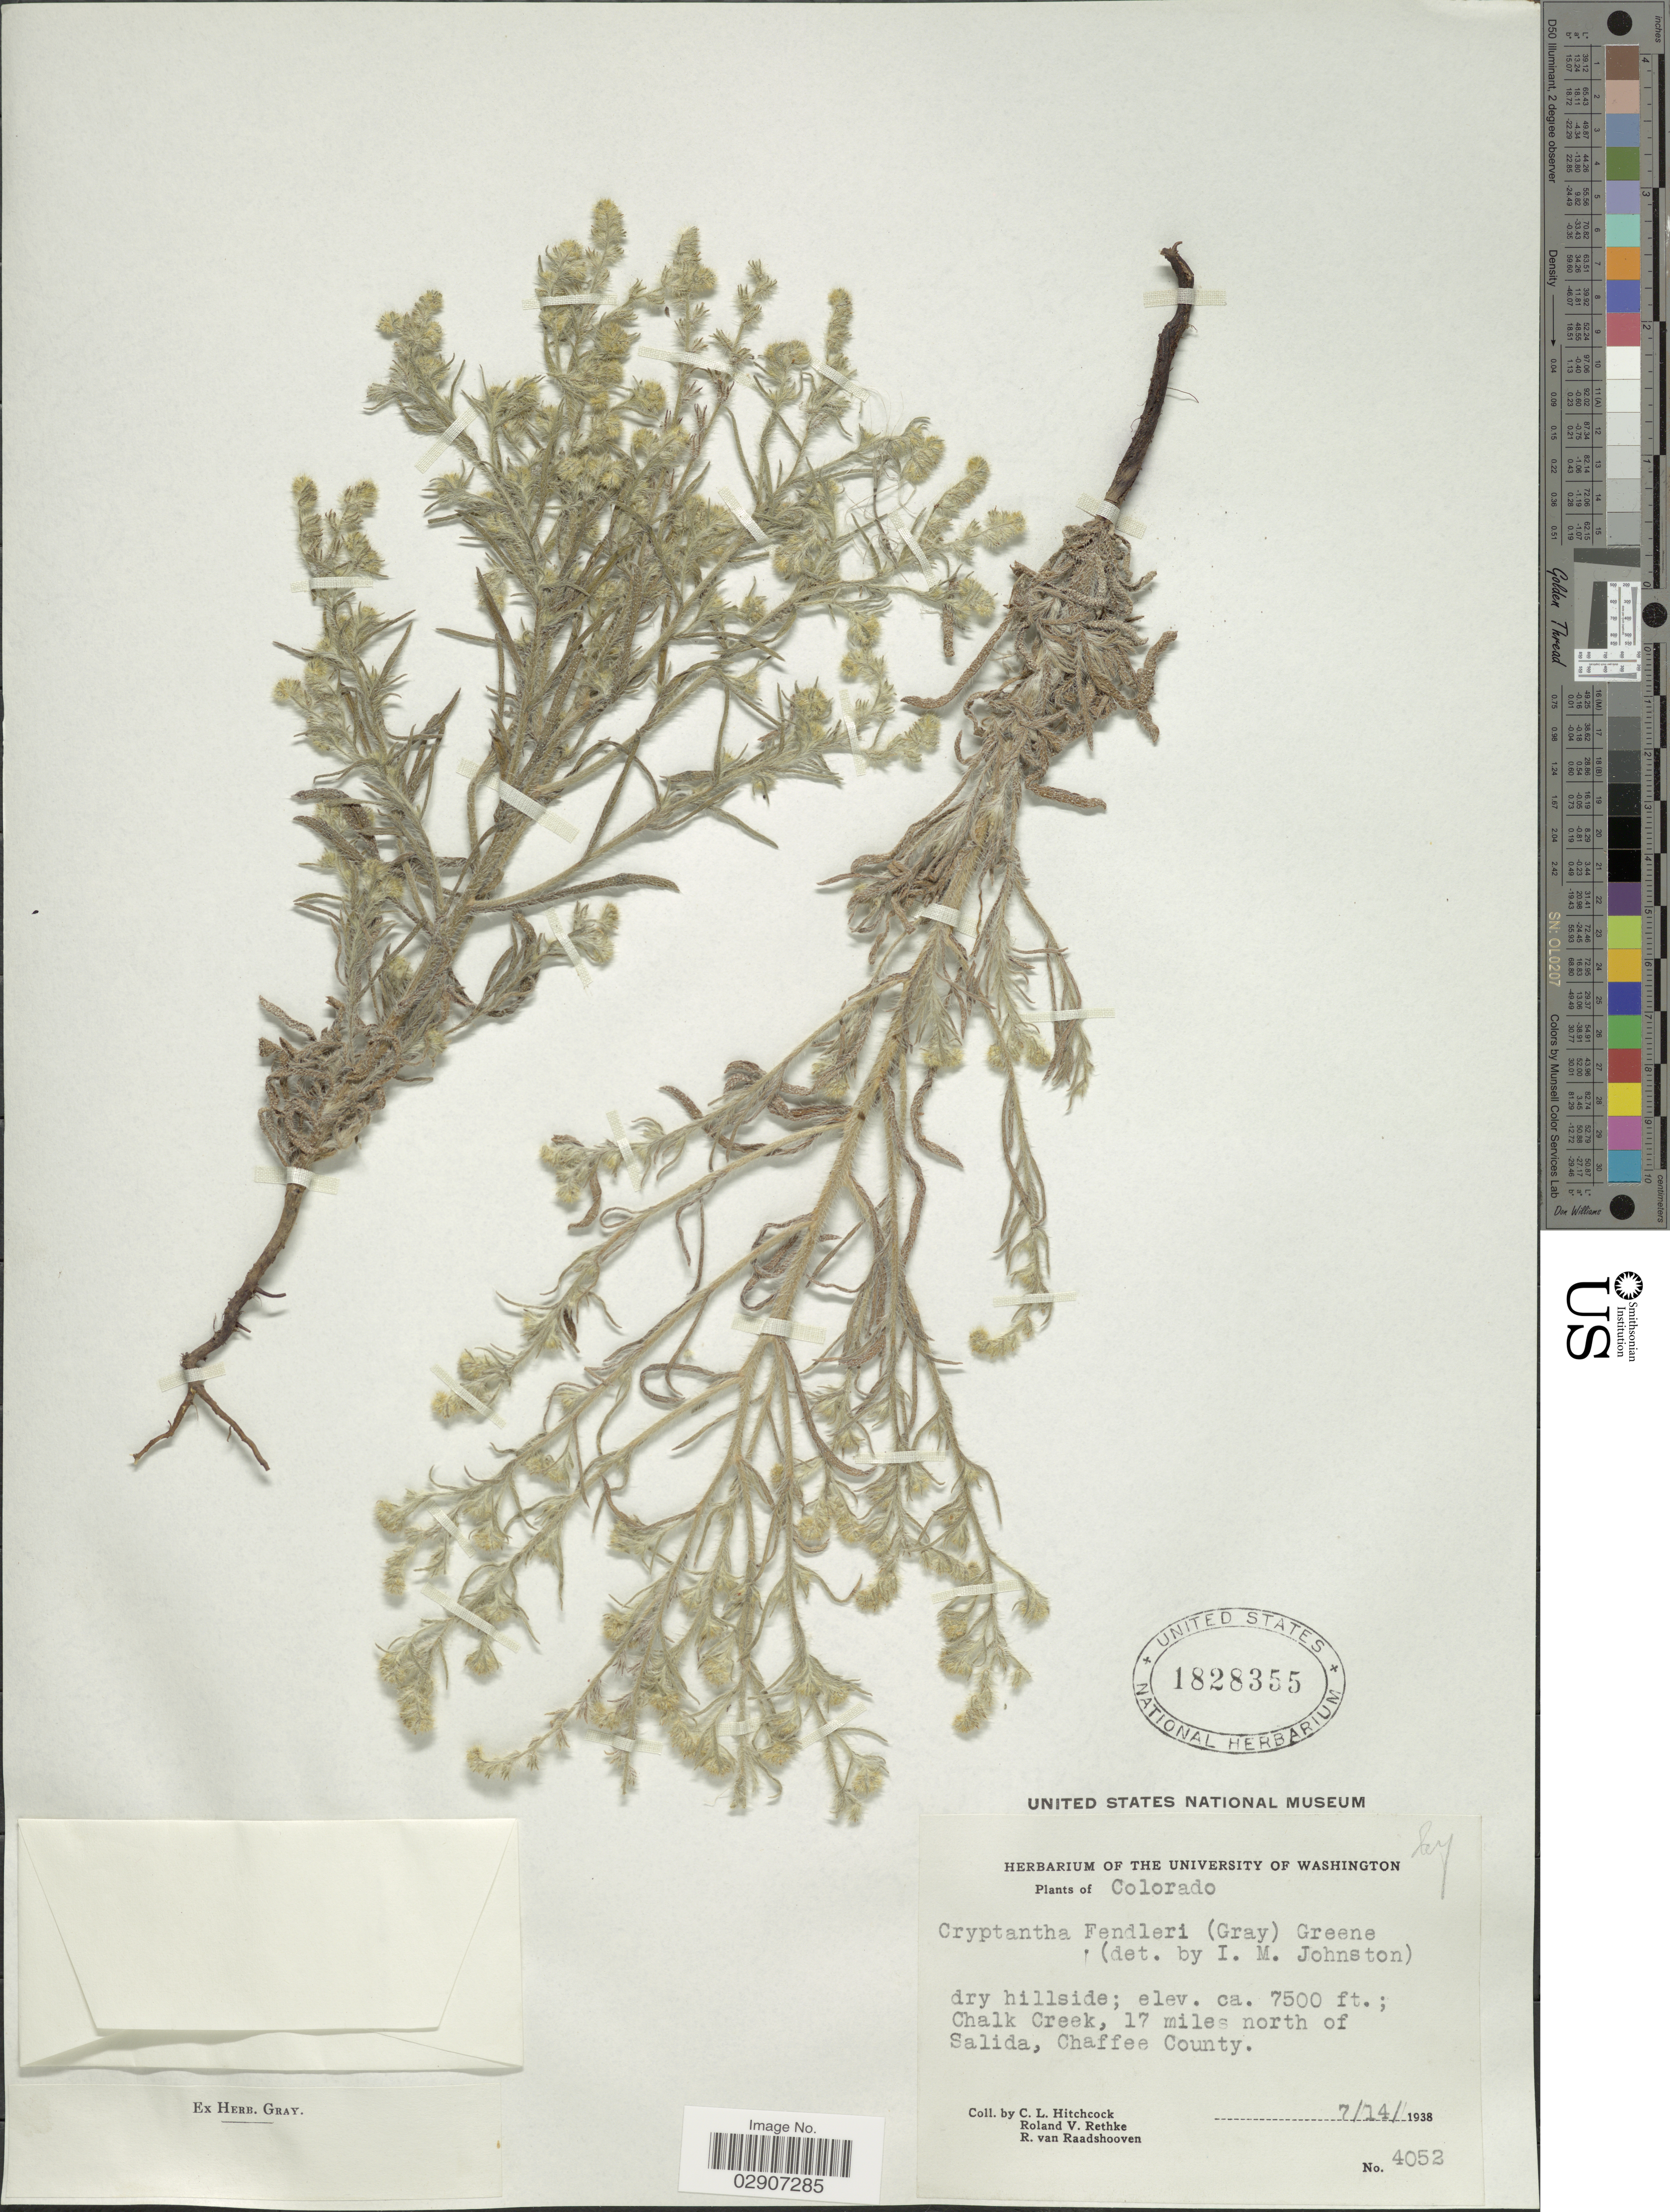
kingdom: Plantae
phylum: Tracheophyta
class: Magnoliopsida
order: Boraginales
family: Boraginaceae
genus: Cryptantha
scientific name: Cryptantha fendleri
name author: (A. Gray) Greene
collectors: C. L. Hitchcock, R. Rethke & R. Raadshooven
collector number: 4052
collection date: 1938-07-14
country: United States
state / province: Colorado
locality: Chalk Creek, 17 miles north of Salida, Chaffee County.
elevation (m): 2286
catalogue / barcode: US 1828355